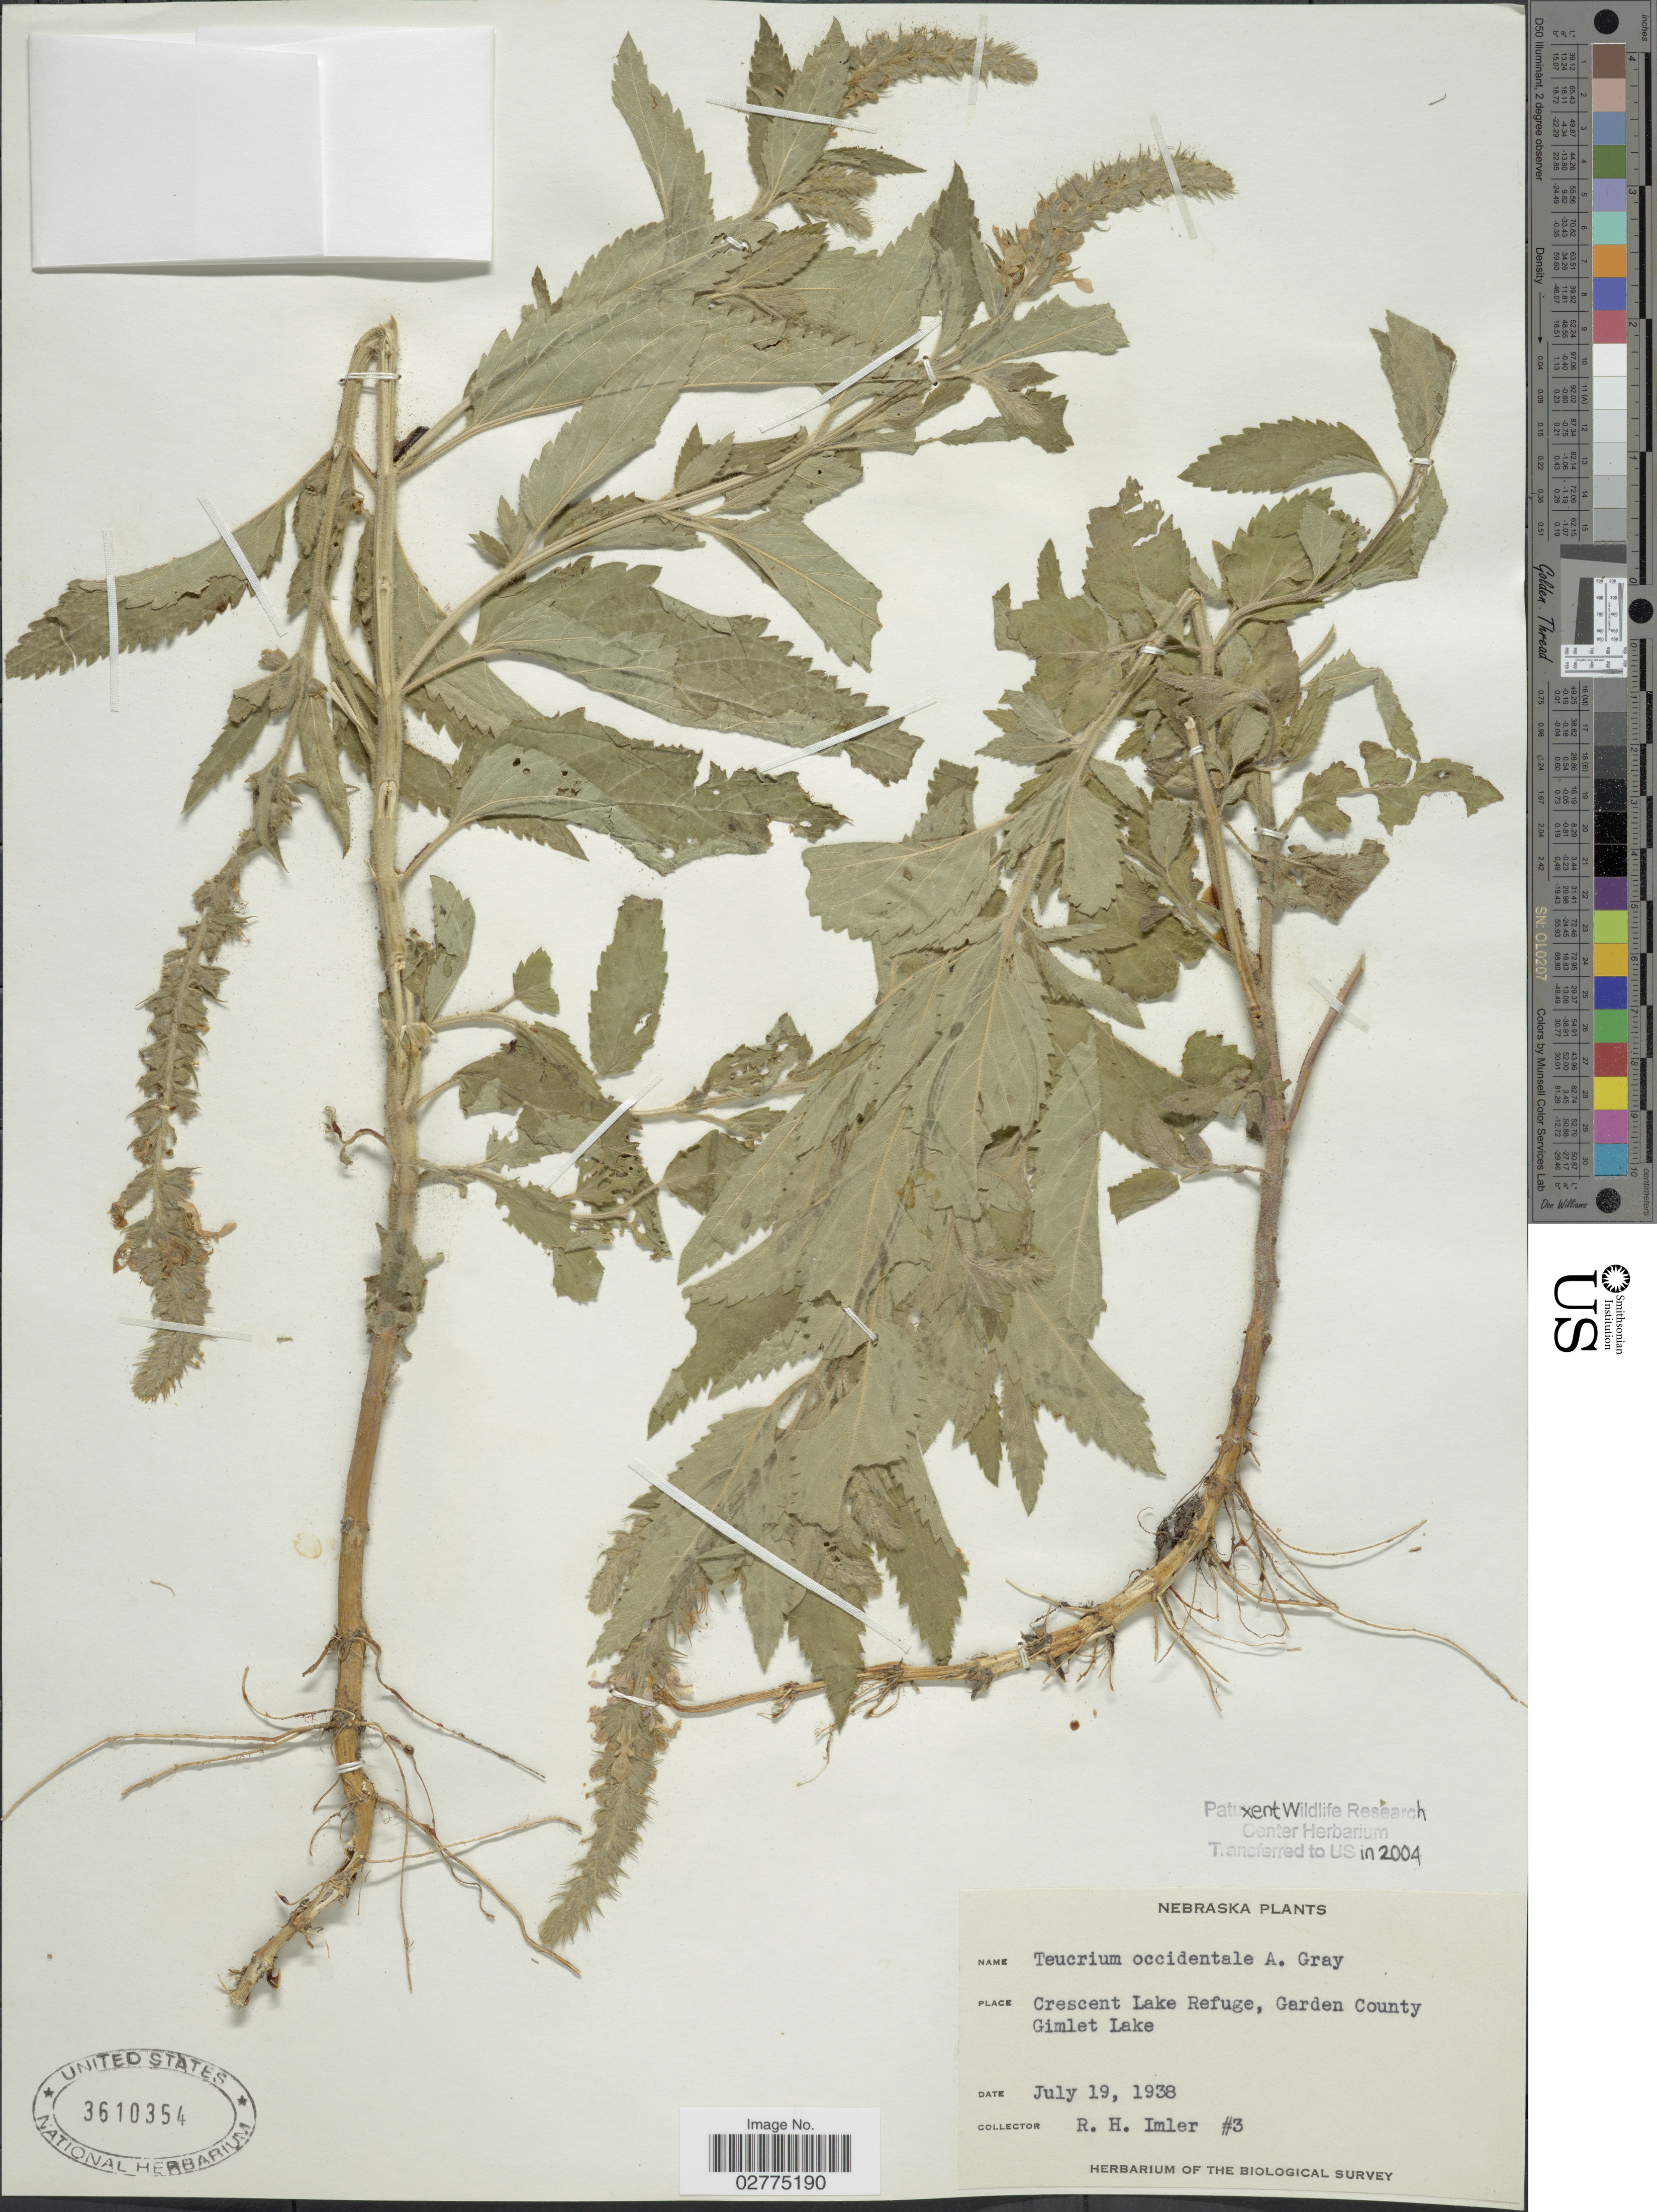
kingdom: Plantae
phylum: Tracheophyta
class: Magnoliopsida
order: Lamiales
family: Lamiaceae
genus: Teucrium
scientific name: Teucrium canadense var. occidentale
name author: (A. Gray) E. M. McClint. & Epling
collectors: R. Imler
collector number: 3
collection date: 1938-07-19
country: United States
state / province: Nebraska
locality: Crescent Lake Refuge, Garden County, Gimlet Lake.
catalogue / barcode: US 3610354